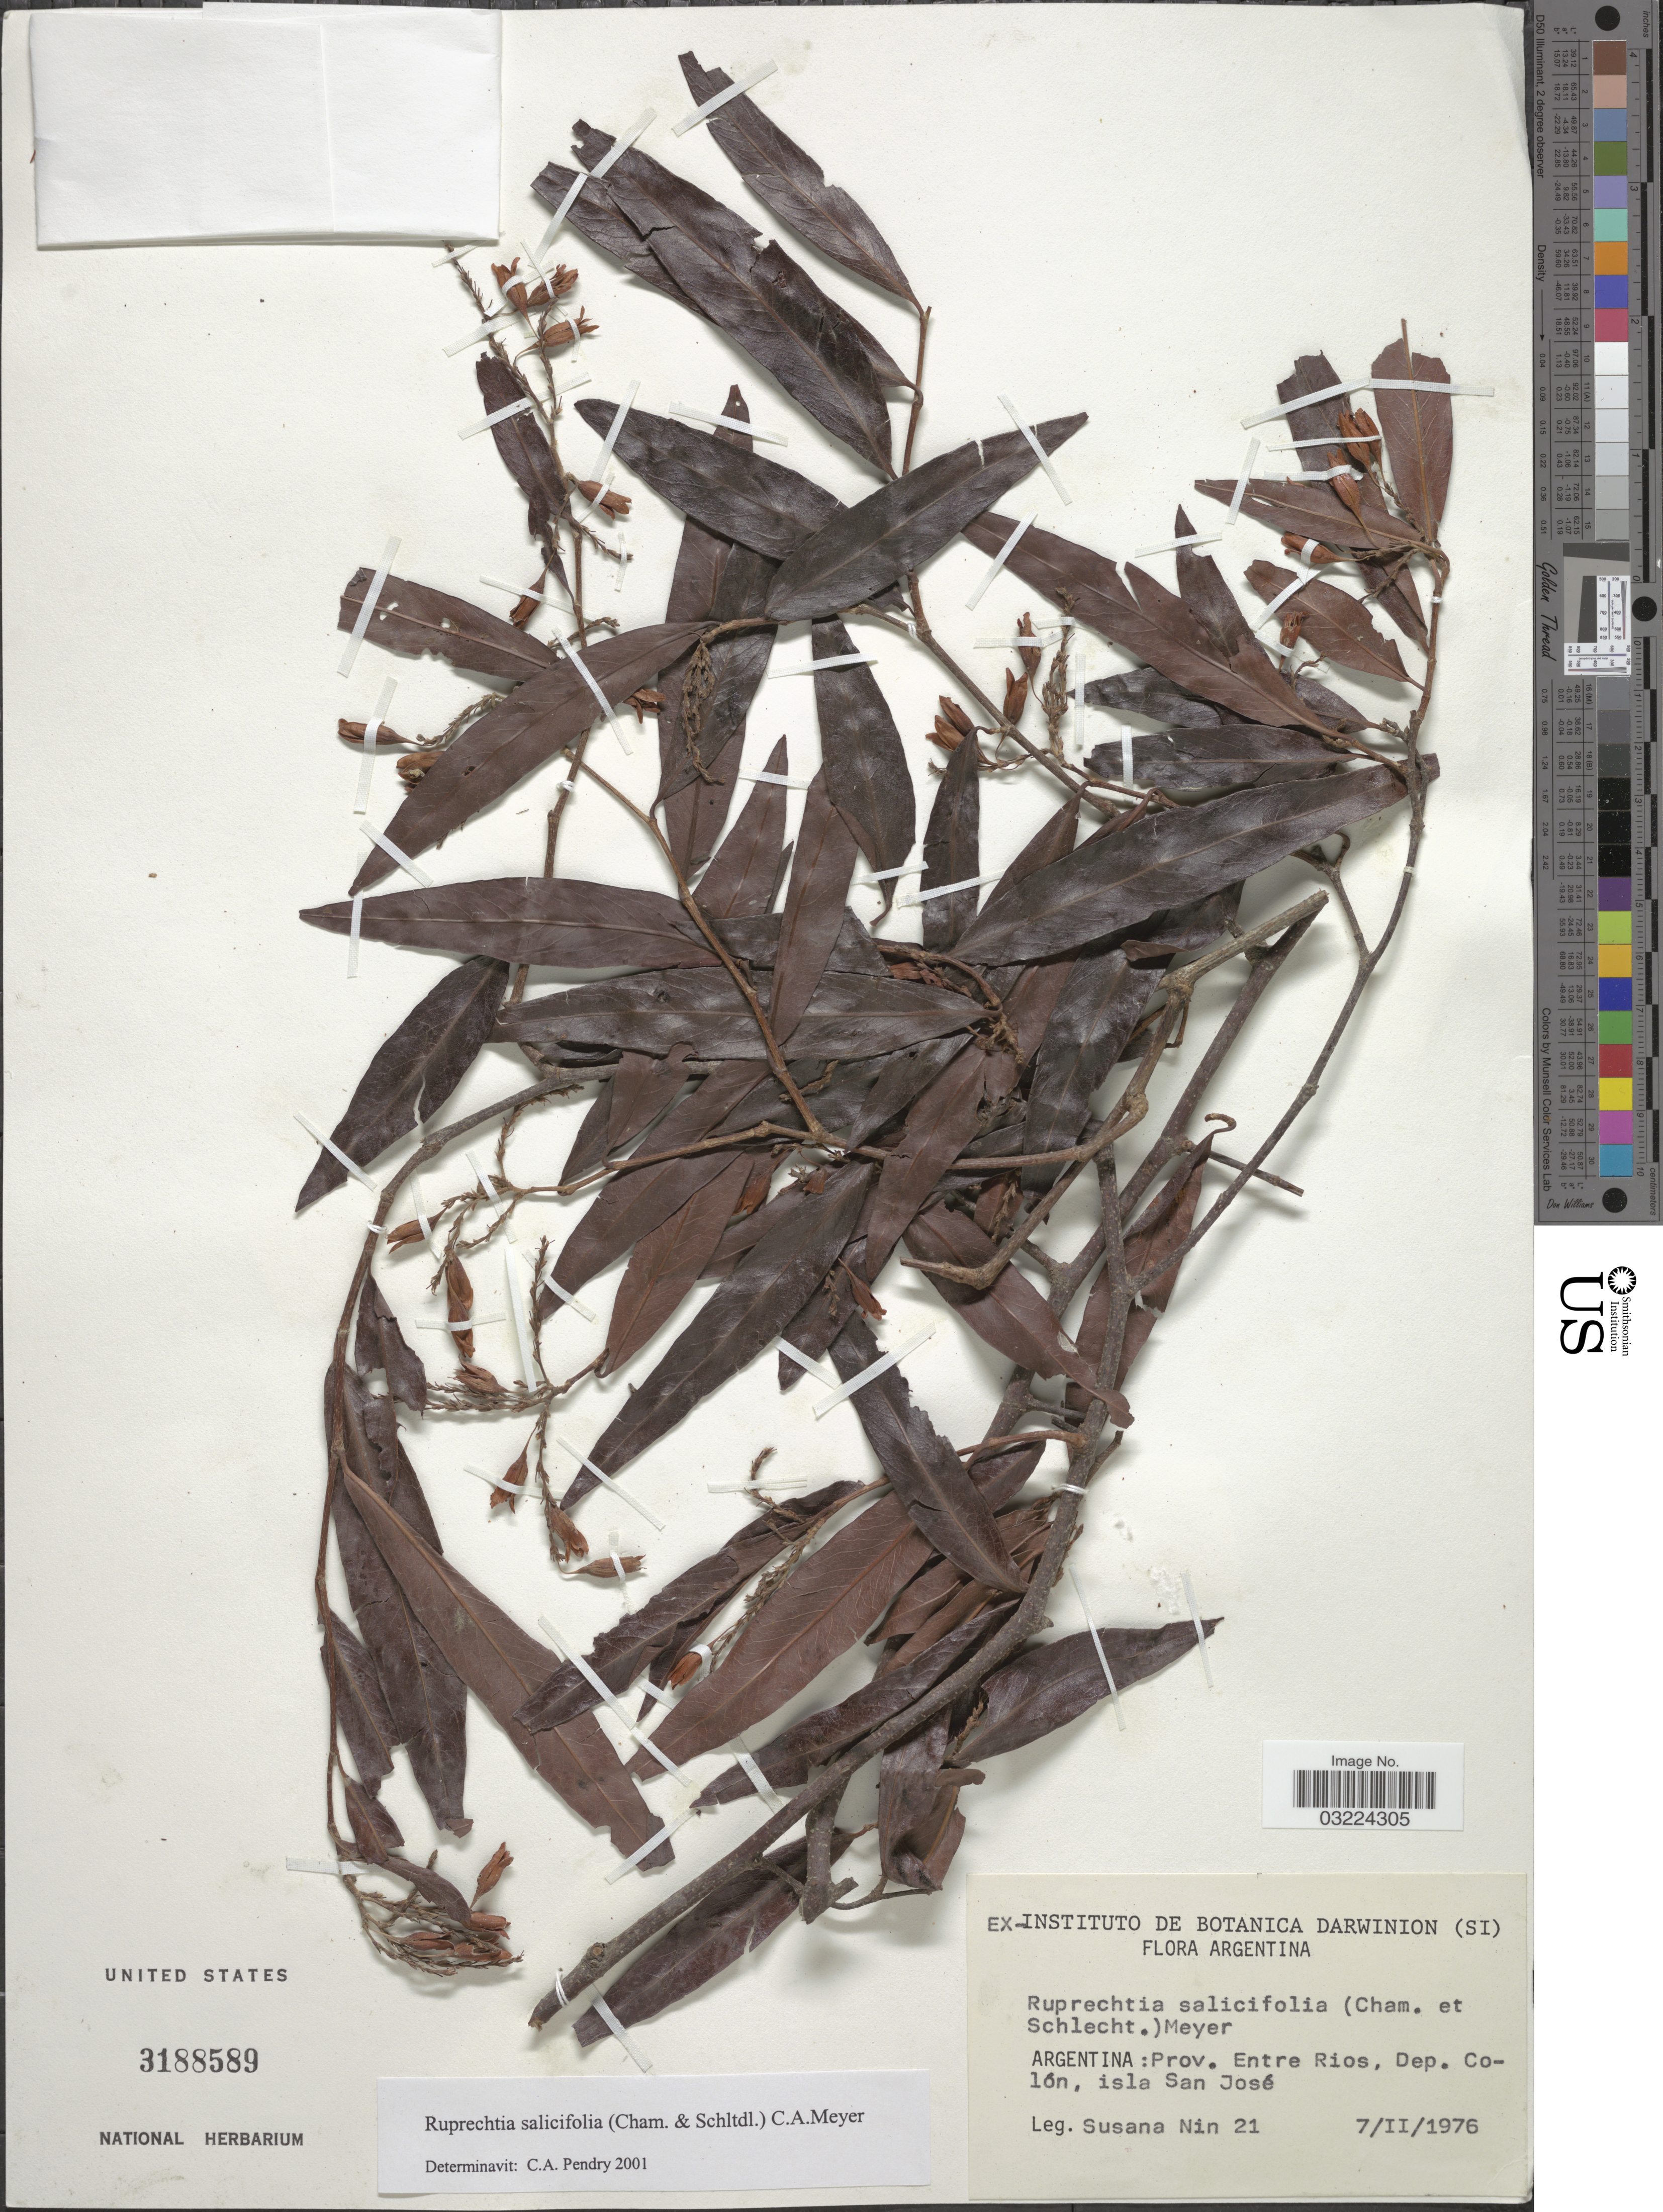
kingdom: Plantae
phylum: Tracheophyta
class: Magnoliopsida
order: Caryophyllales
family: Polygonaceae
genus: Ruprechtia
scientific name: Ruprechtia salicifolia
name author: (Cham. & Schltdl.) C.A. Mey.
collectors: S. Nin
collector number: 21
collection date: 1976-02-07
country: Argentina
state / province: Entre Rios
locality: Dep. Colón, isla San José.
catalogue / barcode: US 3188589